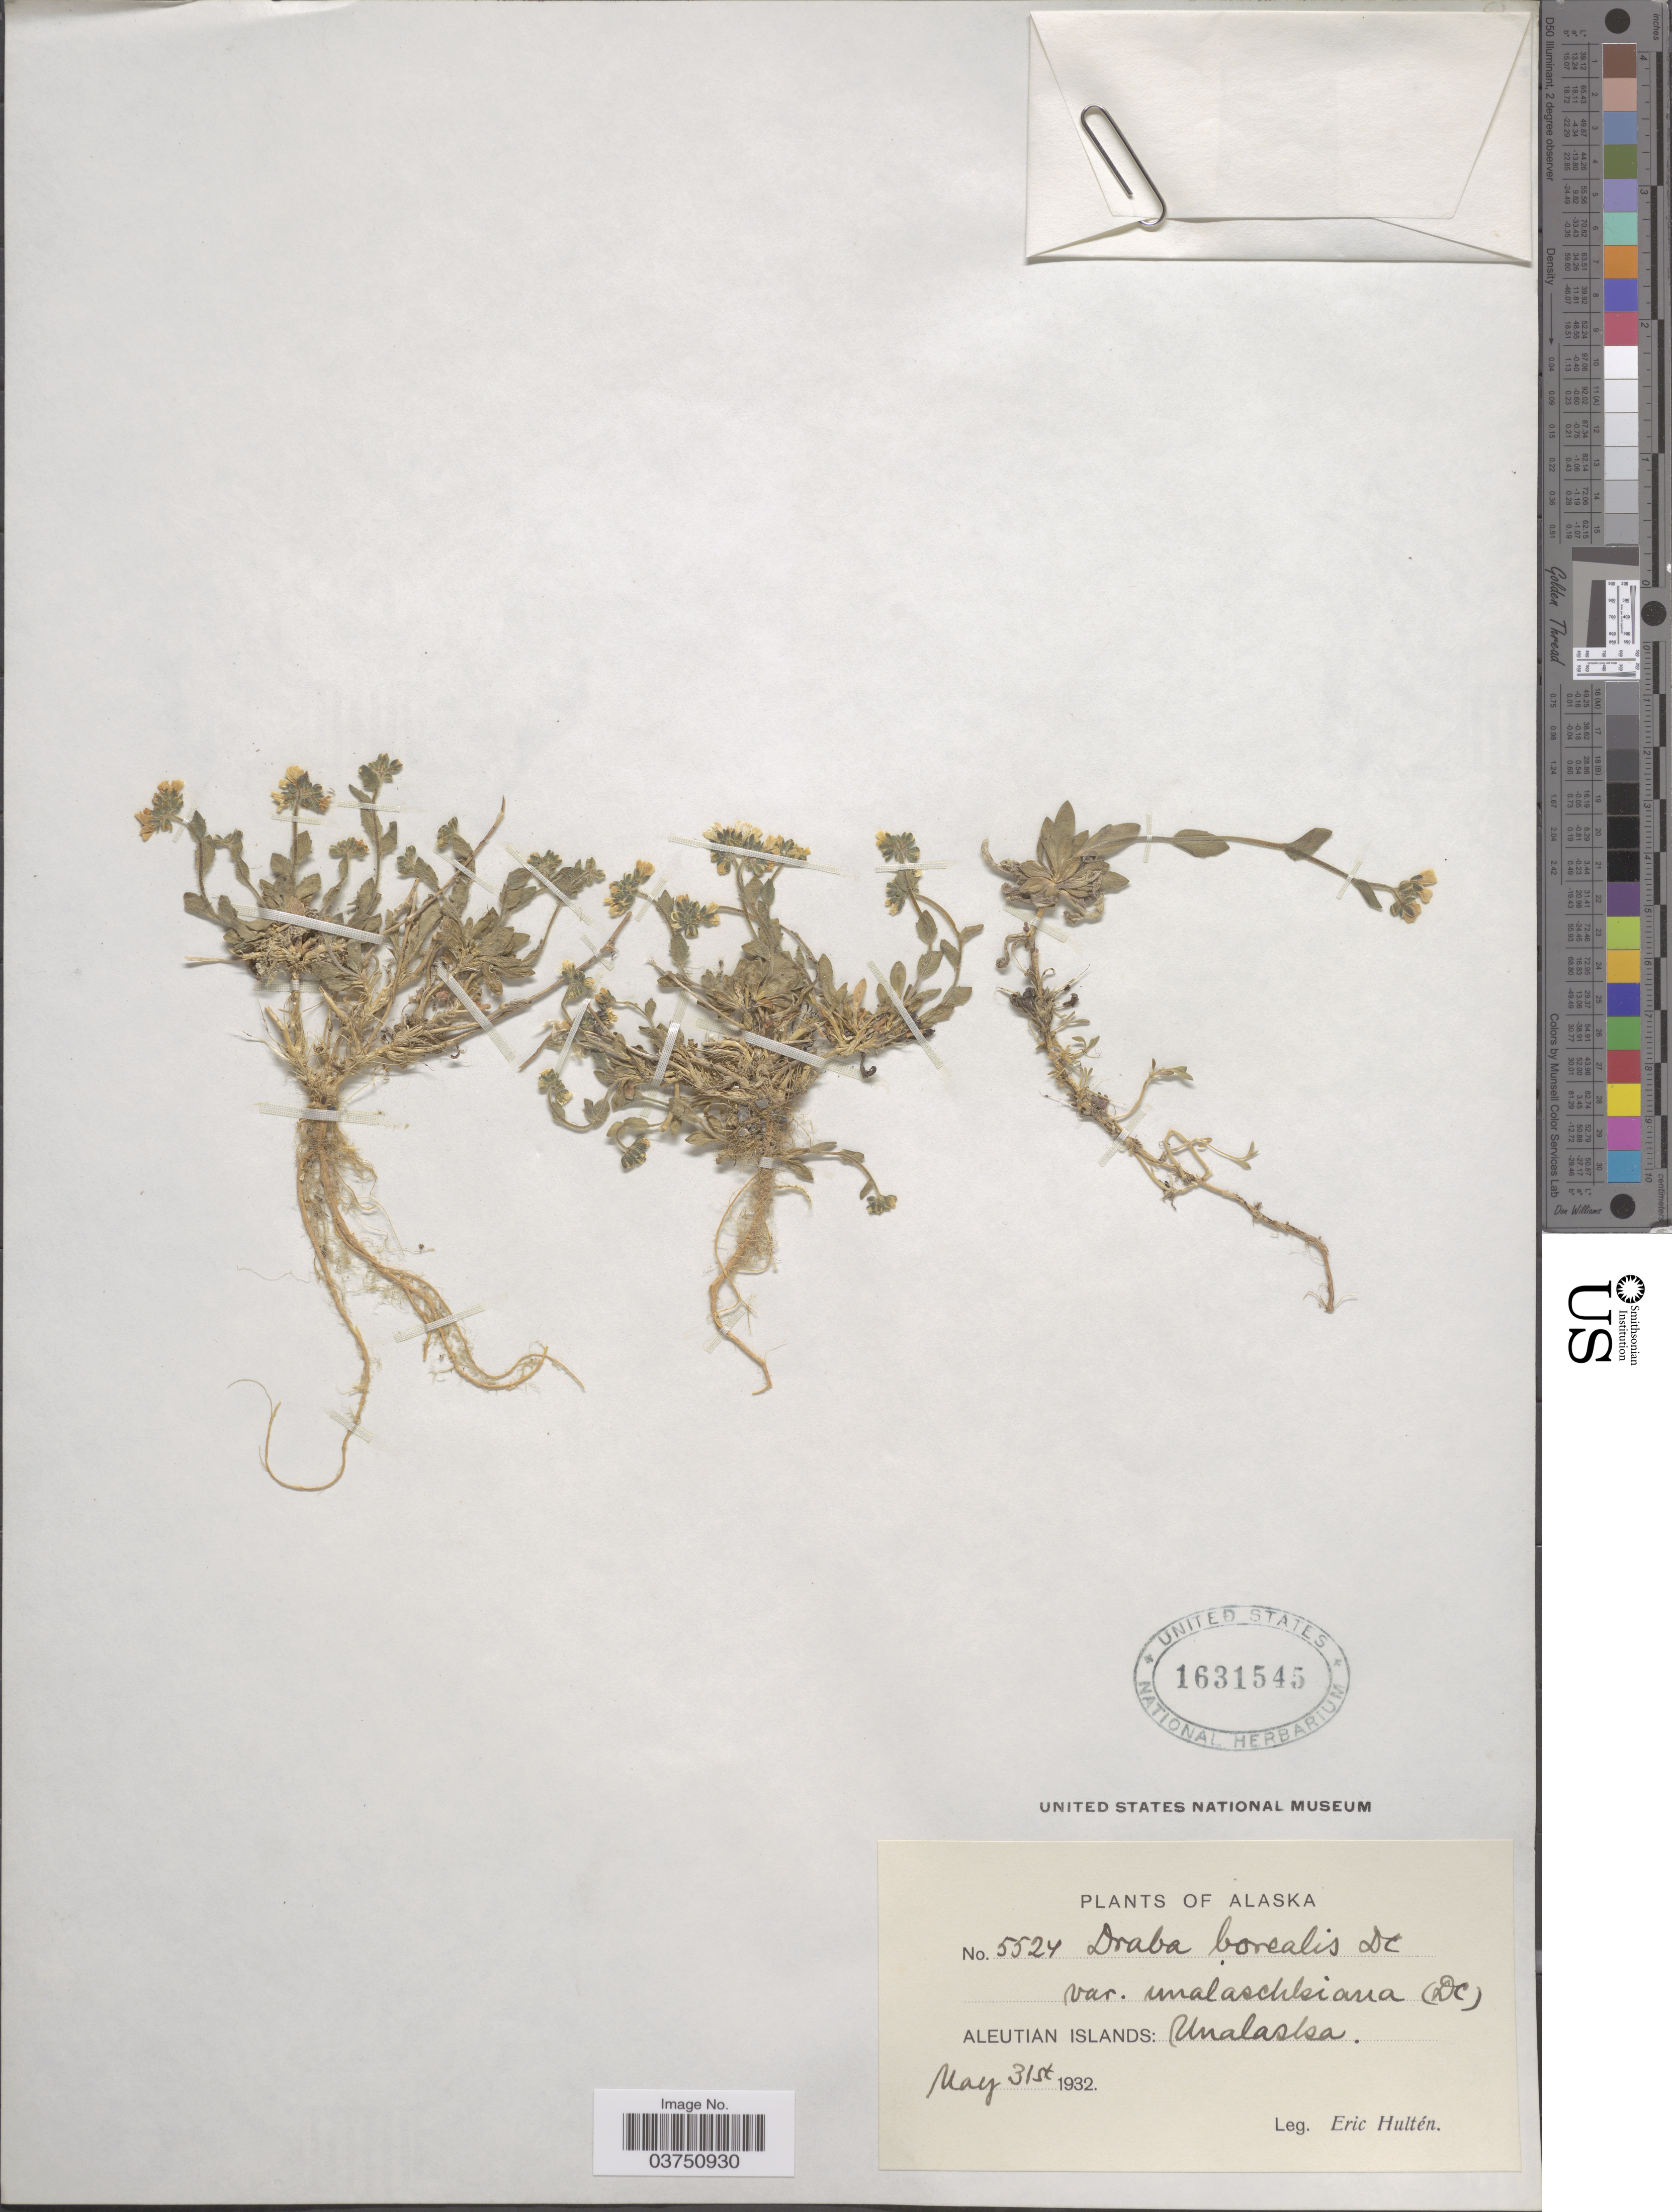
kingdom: Plantae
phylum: Tracheophyta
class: Magnoliopsida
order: Brassicales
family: Brassicaceae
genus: Draba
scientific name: Draba borealis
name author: DC.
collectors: E. G. Hultén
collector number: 5524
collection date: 1932-05-31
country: United States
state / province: Alaska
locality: Aleutian Islands: Unalaska.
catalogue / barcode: US 1631545